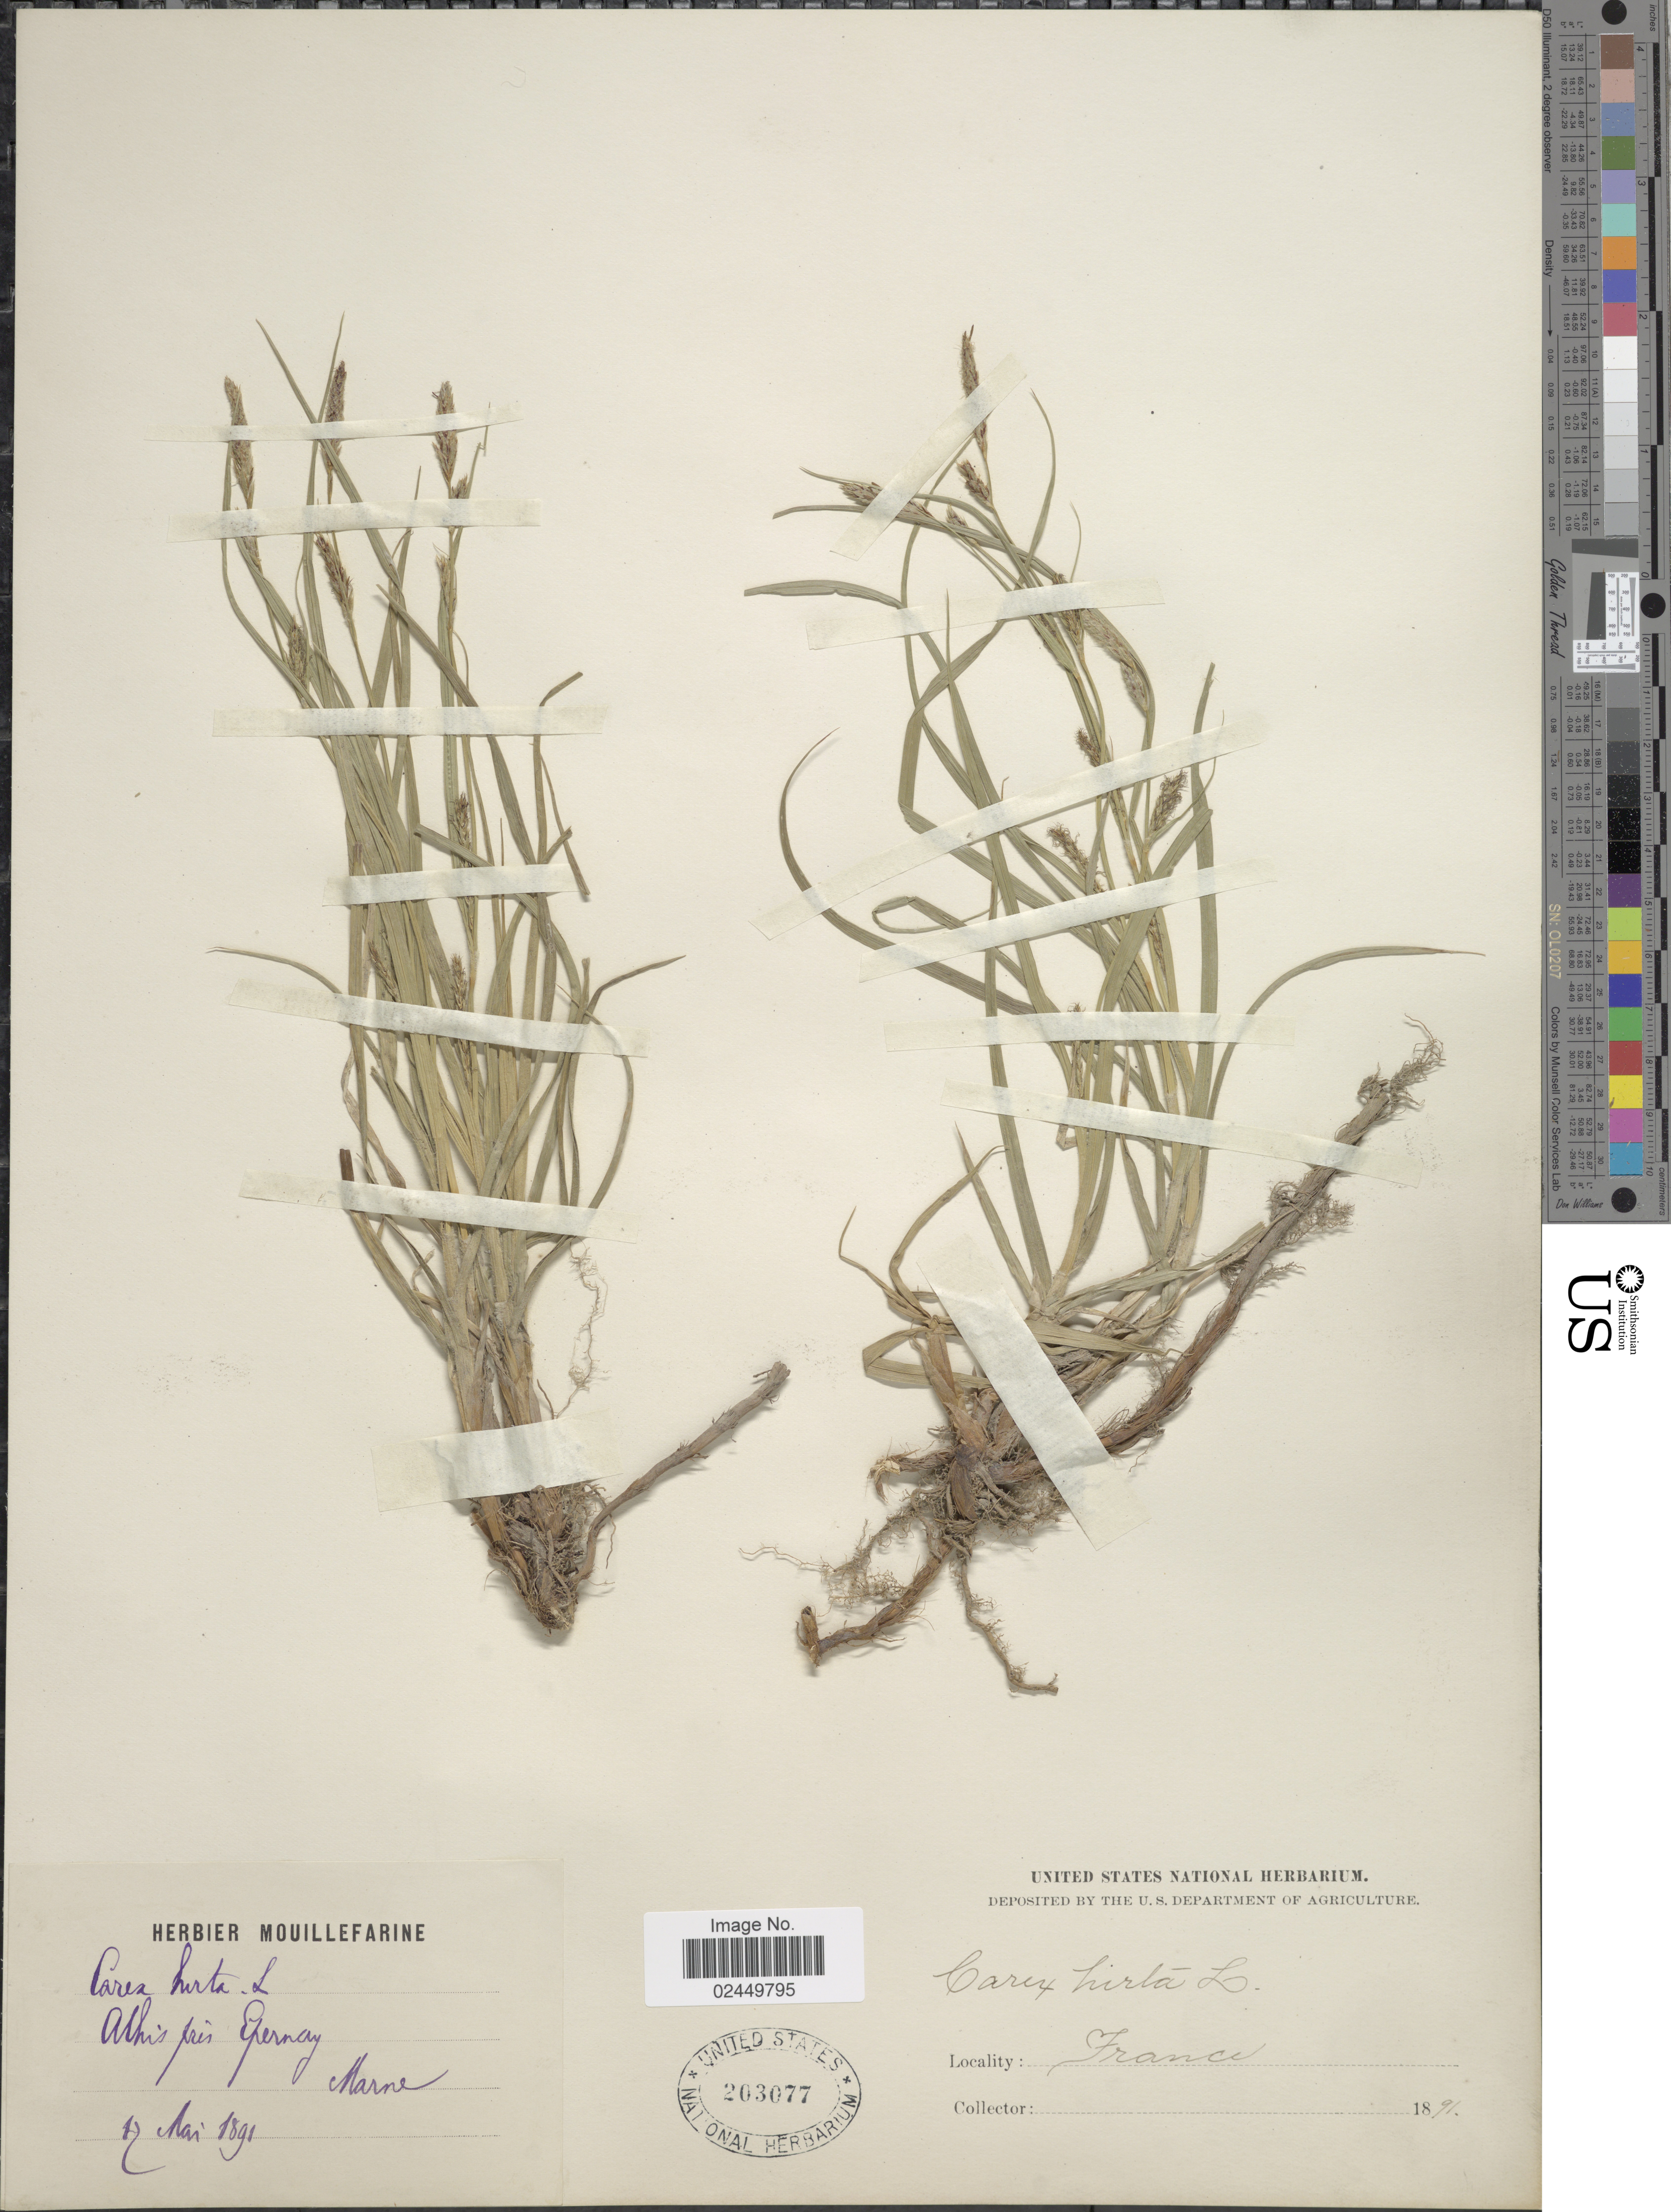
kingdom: Plantae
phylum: Tracheophyta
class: Liliopsida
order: Poales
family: Cyperaceae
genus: Carex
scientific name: Carex hirta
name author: L.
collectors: ex herb. Mouillefarine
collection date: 1891-05-17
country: France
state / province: Grand Est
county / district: Marne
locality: Athis près Epernay, Marne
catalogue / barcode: US 203077